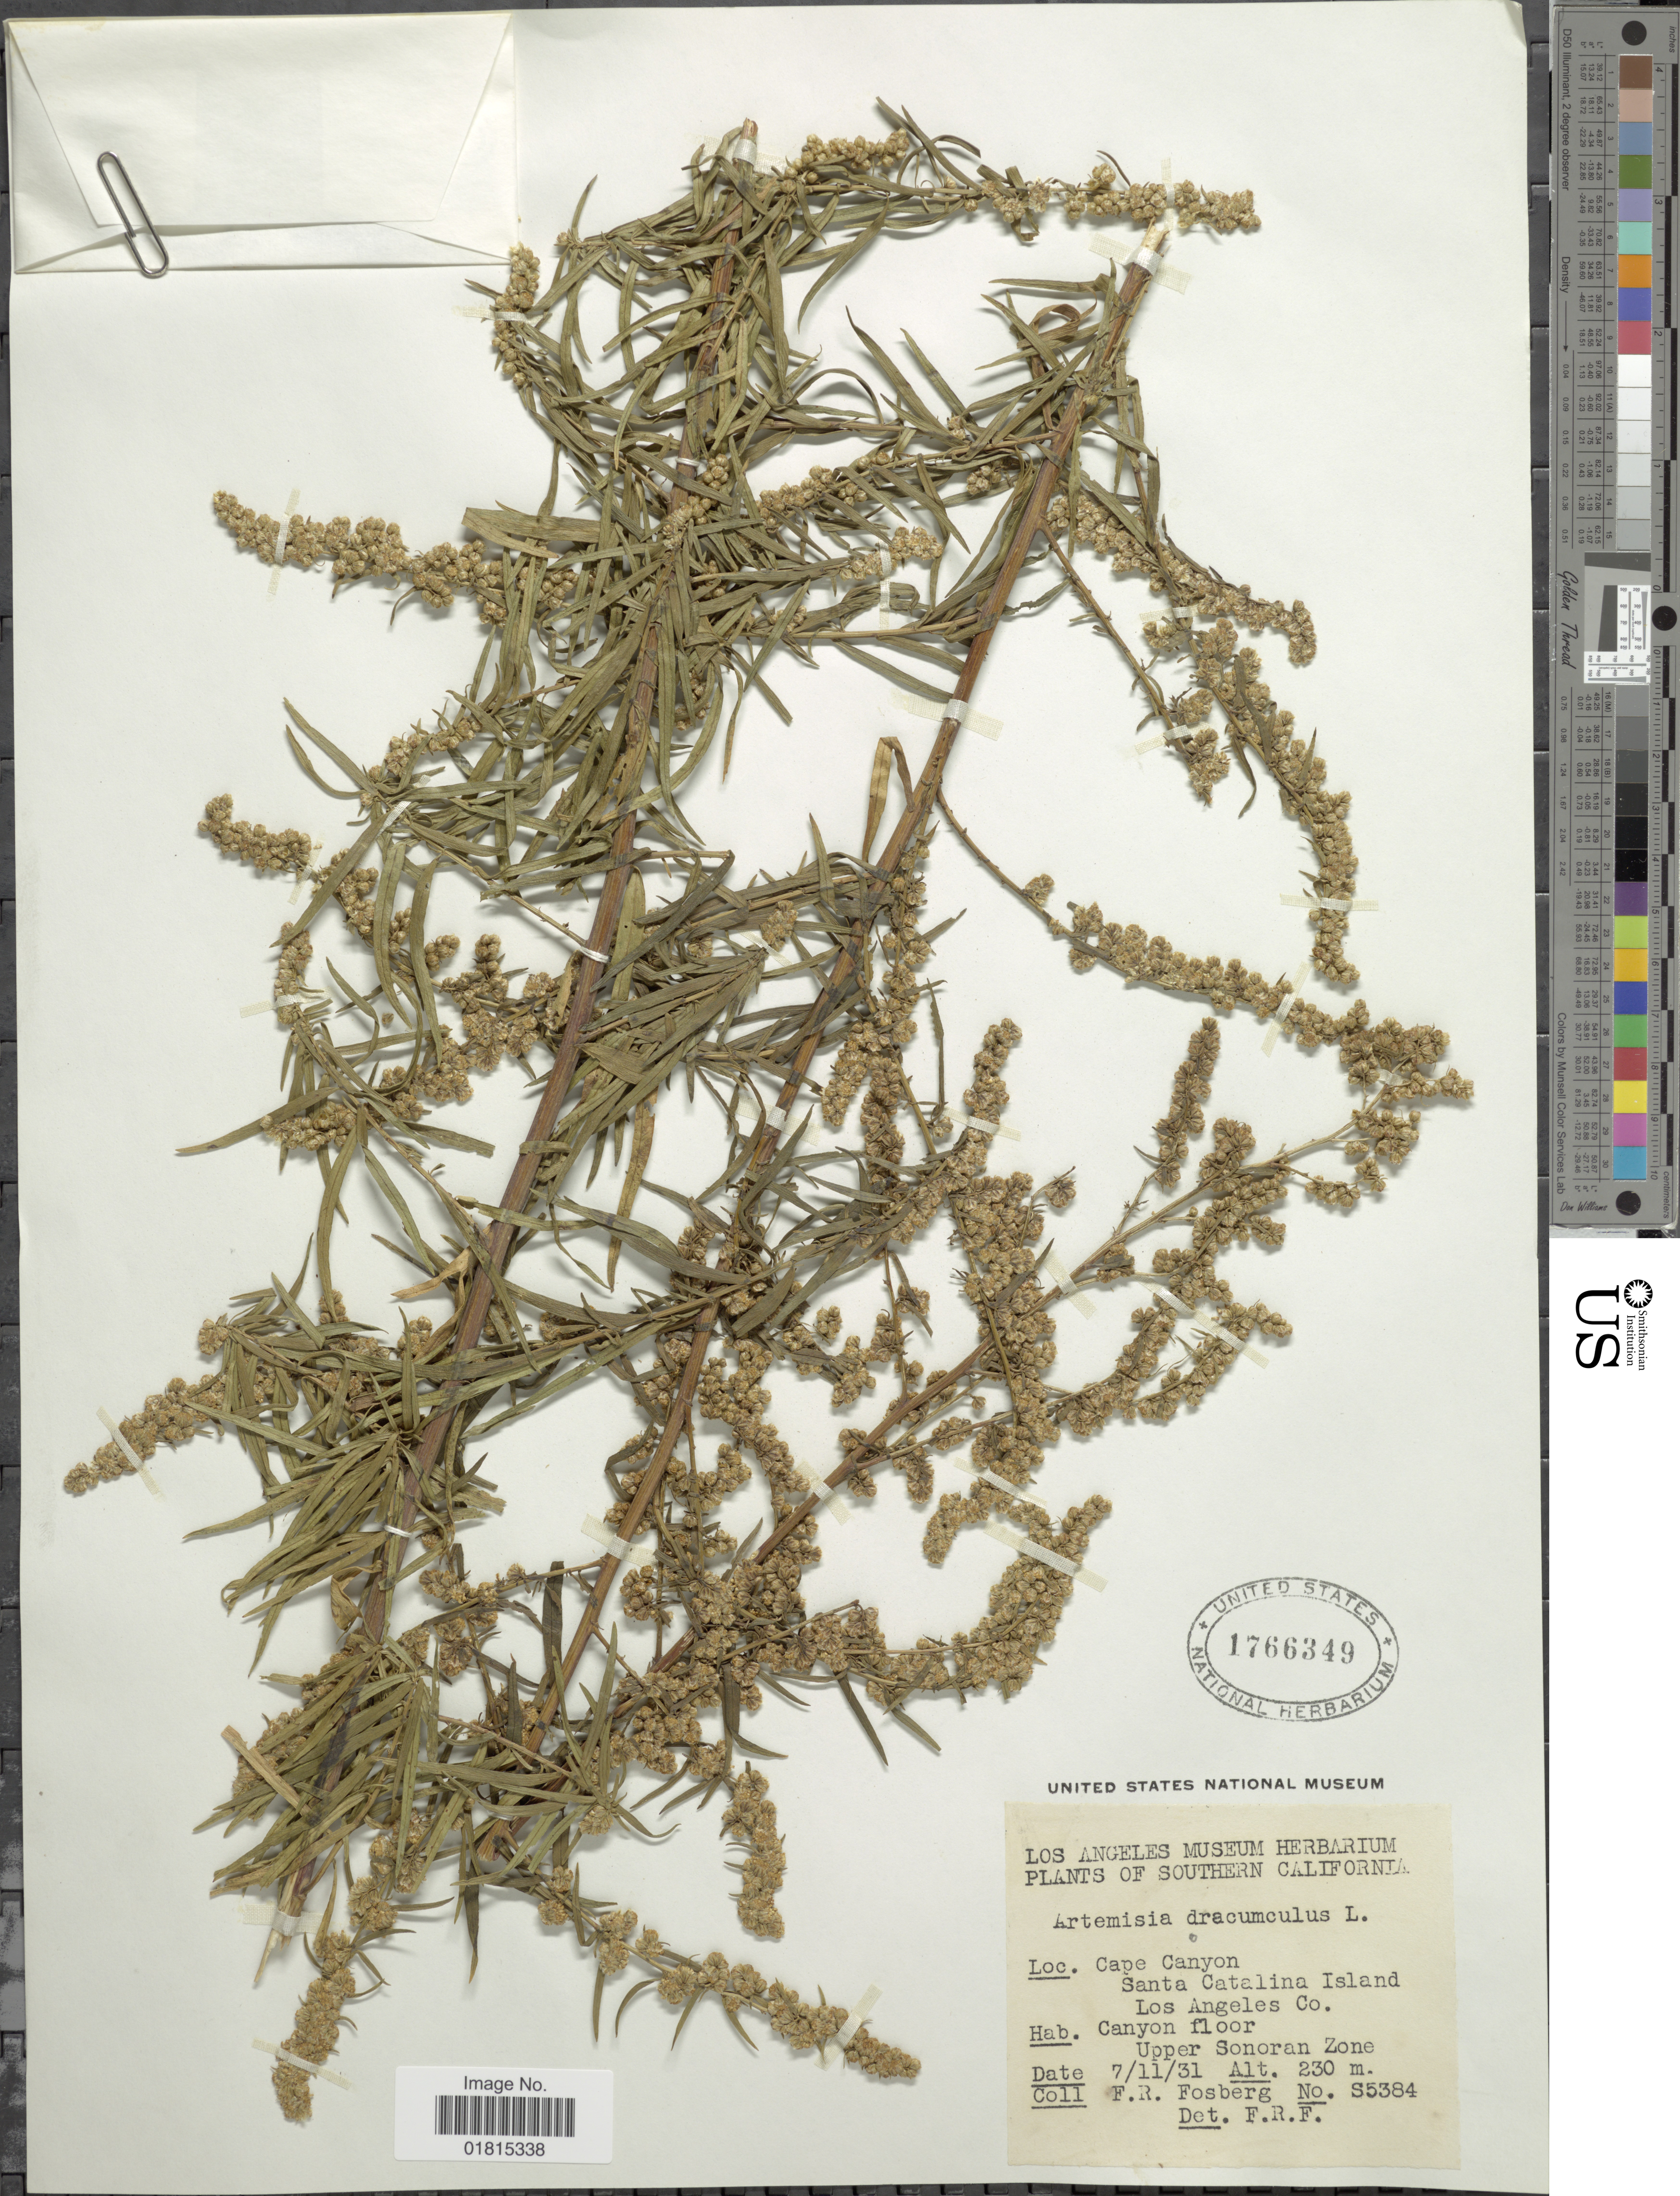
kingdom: Plantae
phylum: Tracheophyta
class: Magnoliopsida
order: Asterales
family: Asteraceae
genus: Artemisia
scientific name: Artemisia dracunculoides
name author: Pursh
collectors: F. R. Fosberg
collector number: S5384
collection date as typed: Transcribed d/m/y: 11/7/31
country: United States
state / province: California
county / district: Los Angeles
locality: Southern California. Cape Canyon. Santa Catalina Island. Los Angeles Co. Canyon floor. Upper Sonoran Zone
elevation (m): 230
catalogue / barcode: US 1766349